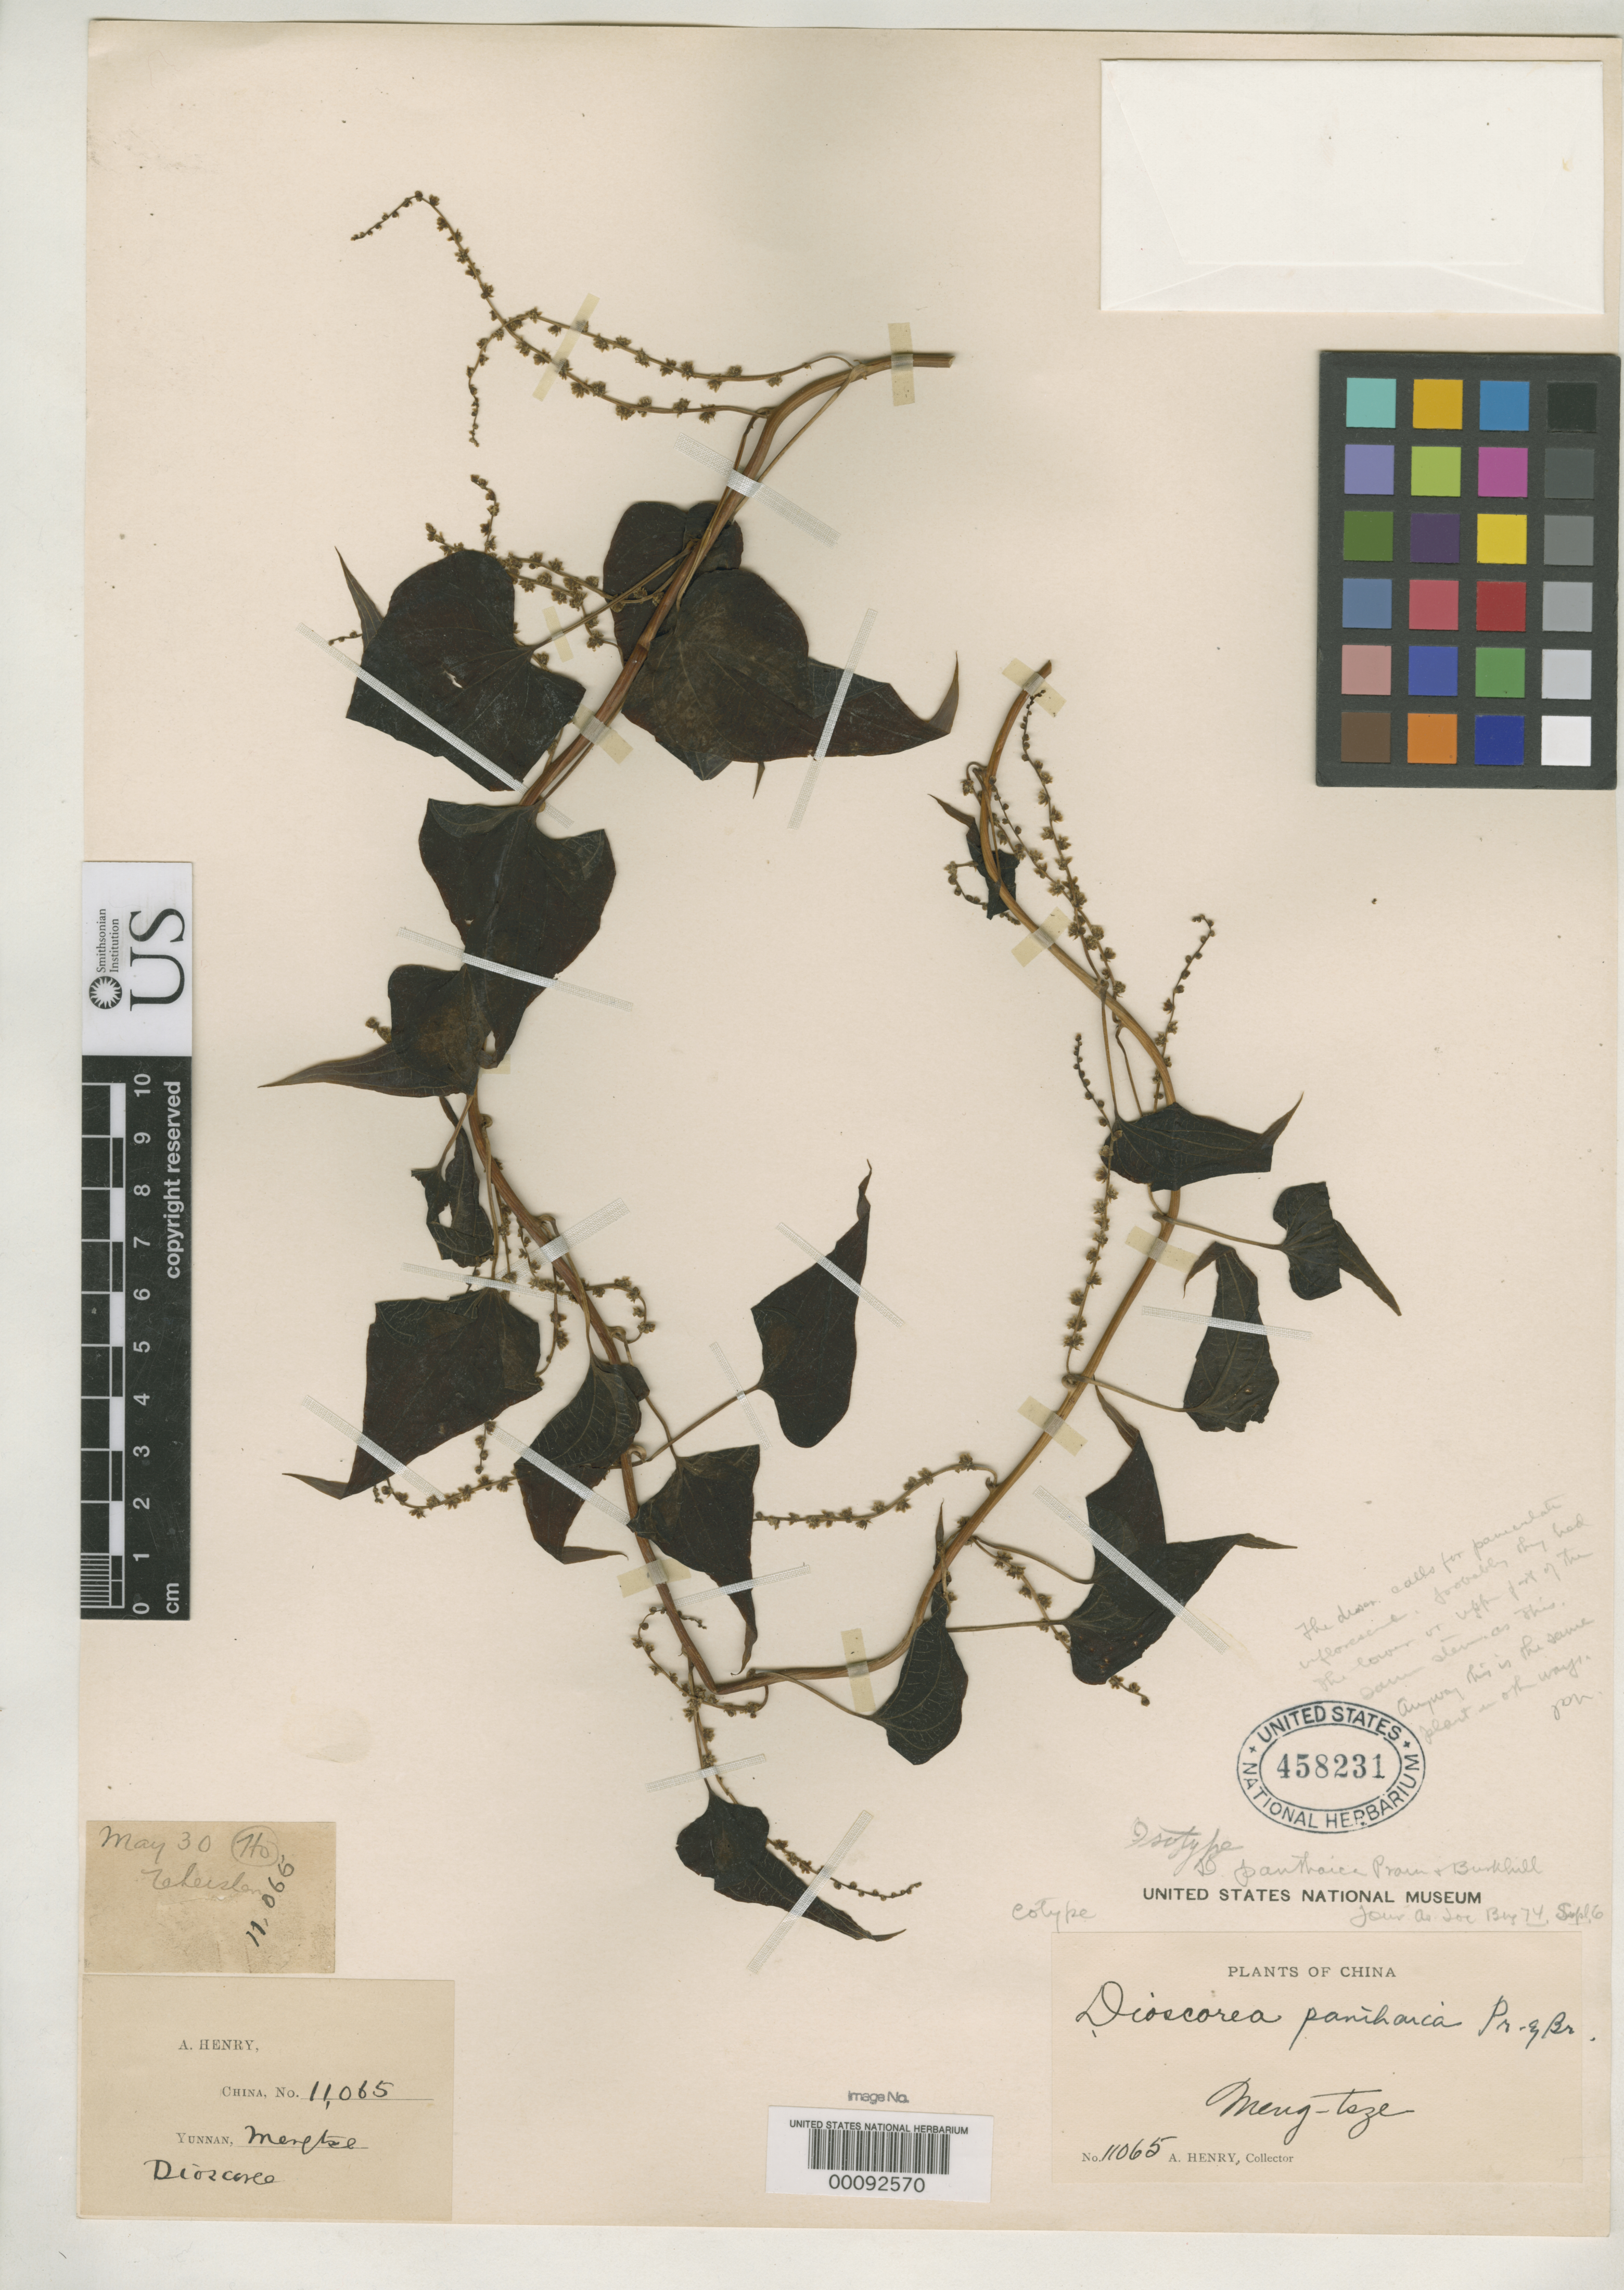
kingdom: Plantae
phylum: Tracheophyta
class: Liliopsida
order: Dioscoreales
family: Dioscoreaceae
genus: Dioscorea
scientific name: Dioscorea panthaica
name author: Prain & Burkill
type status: Isotype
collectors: A. Henry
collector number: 11065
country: China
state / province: Yunnan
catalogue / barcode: US 458231